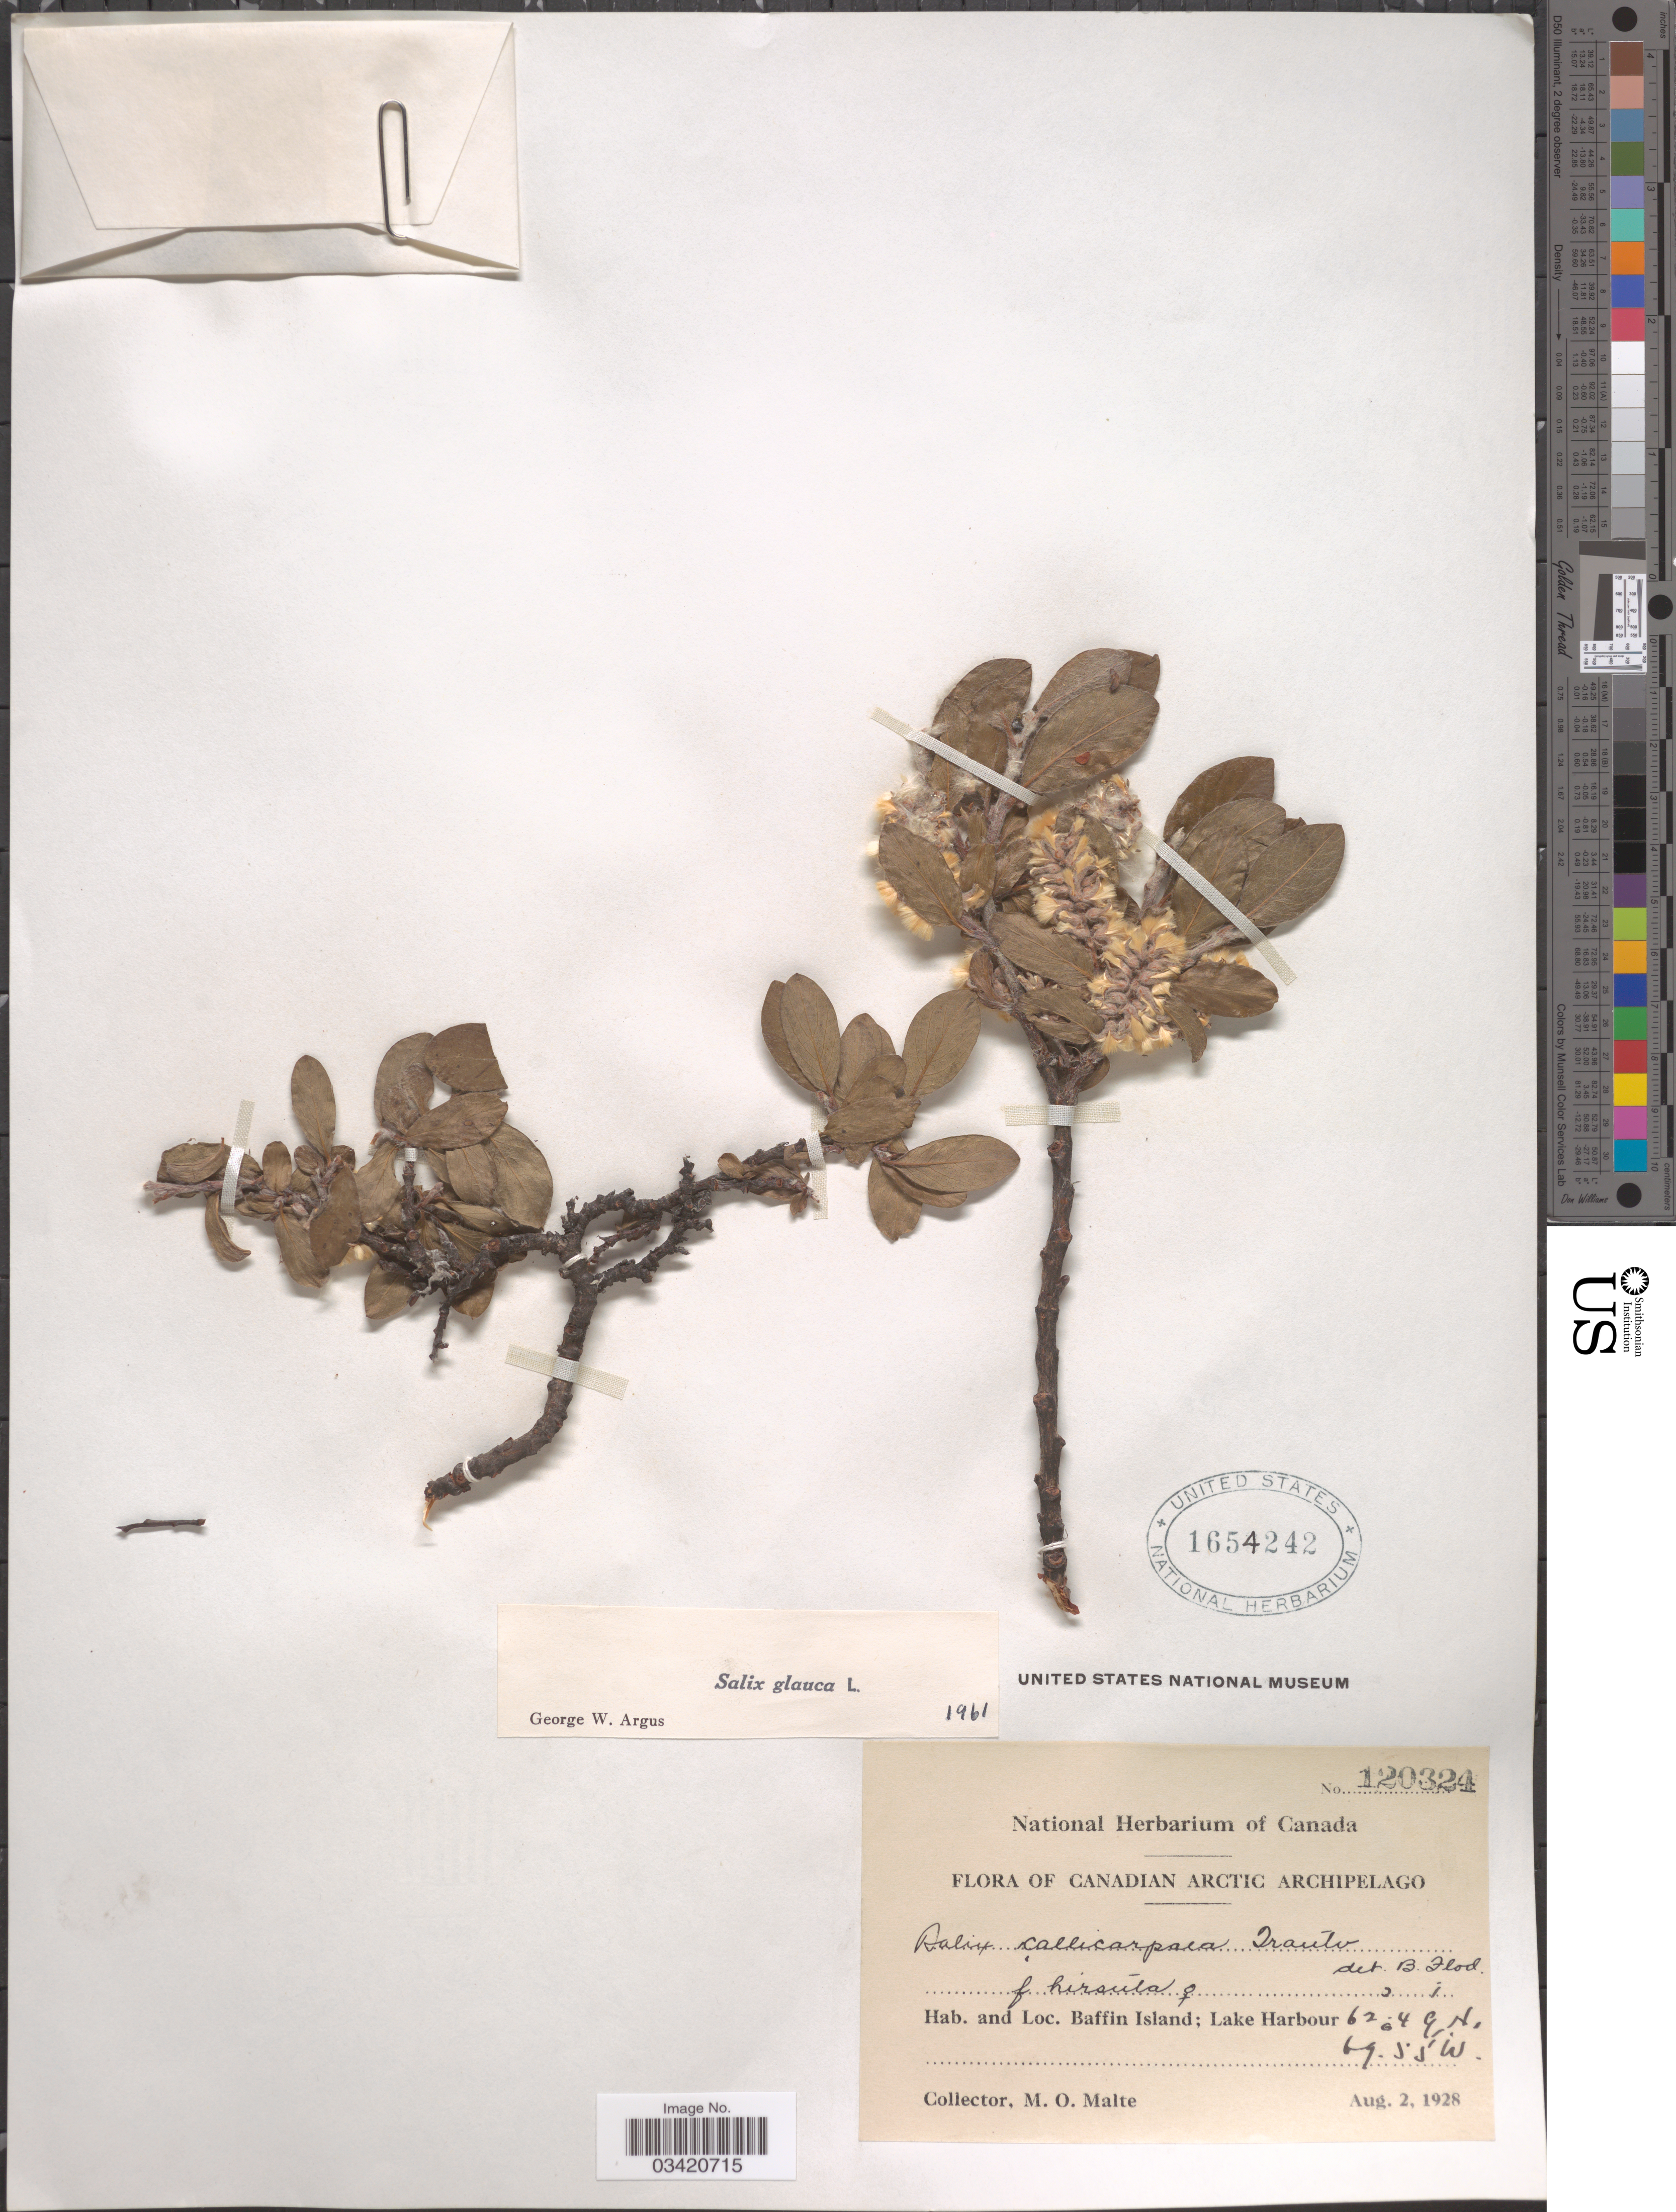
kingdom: Plantae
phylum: Tracheophyta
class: Magnoliopsida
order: Malpighiales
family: Salicaceae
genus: Salix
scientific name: Salix glauca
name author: L.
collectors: M. O. Malte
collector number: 120324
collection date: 1928-08-02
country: Canada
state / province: Nunavut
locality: Canadian Arctic Archipelago. Baffin Island; Lake Harbour.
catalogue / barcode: US 1654242